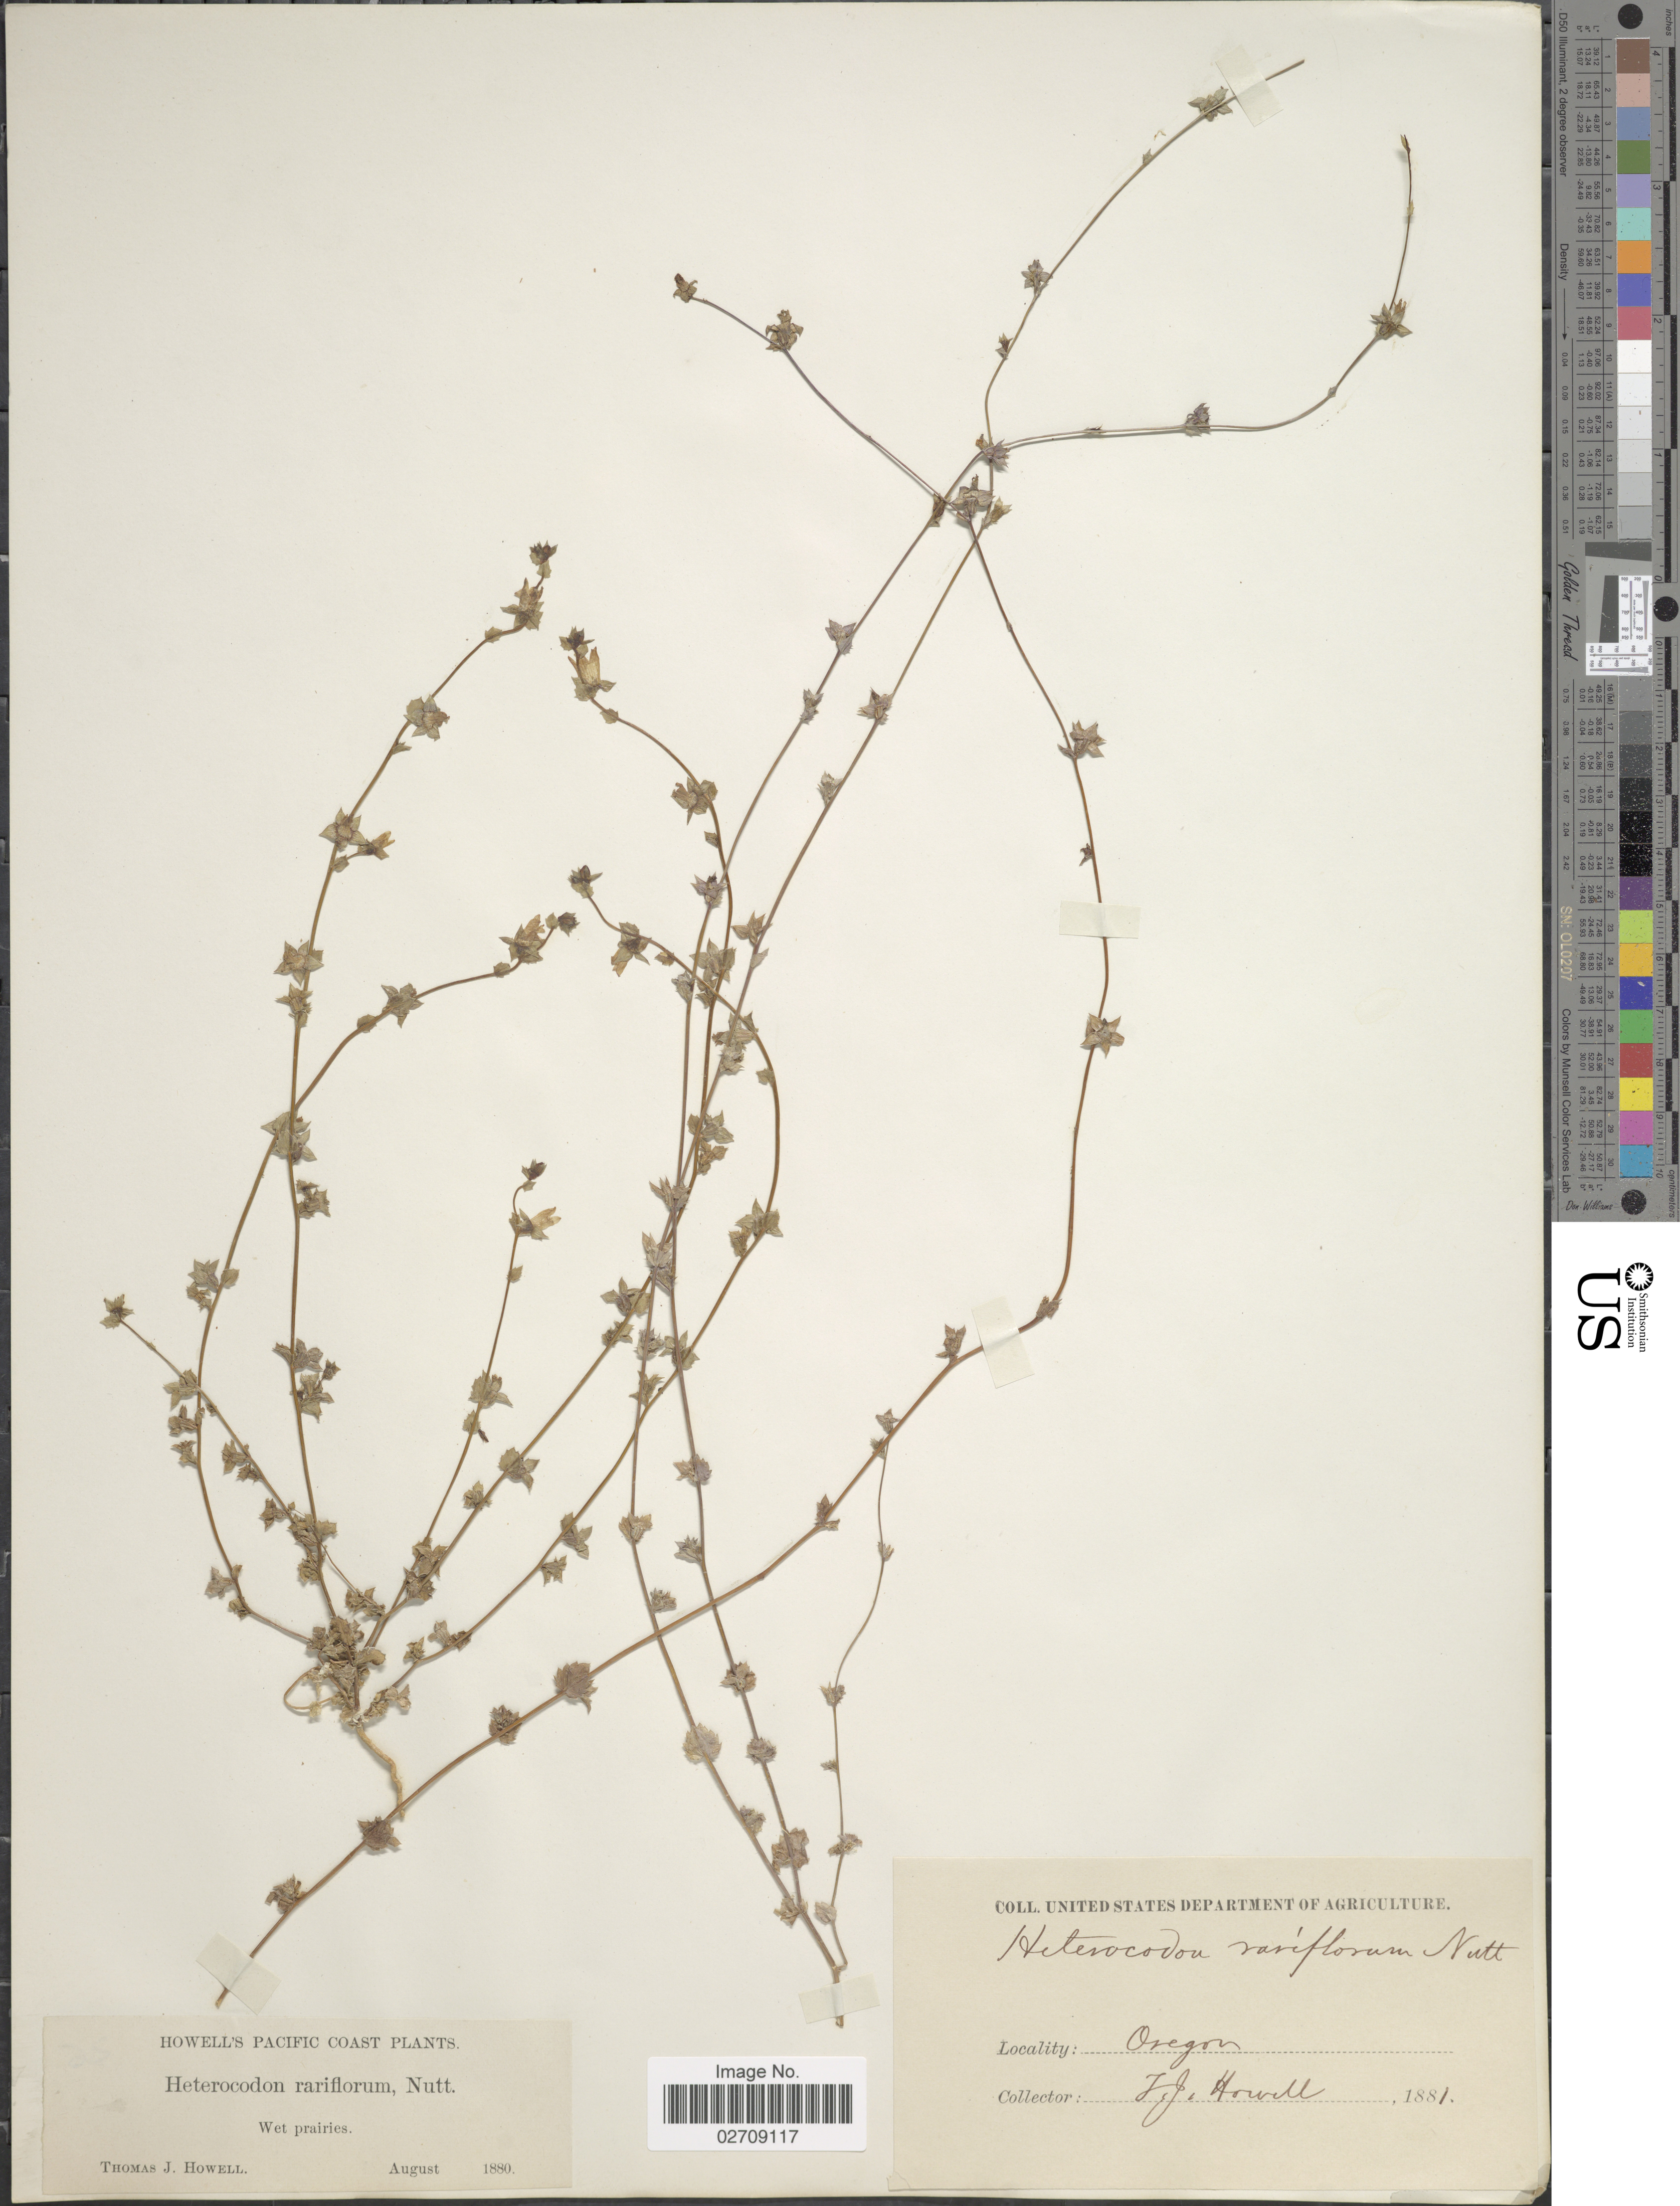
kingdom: Plantae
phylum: Tracheophyta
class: Magnoliopsida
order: Asterales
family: Campanulaceae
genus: Heterocodon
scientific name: Heterocodon rariflorum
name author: Nutt.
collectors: T. J. Howell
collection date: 1880-08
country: United States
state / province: Oregon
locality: Pacific Coast. Wet prairies